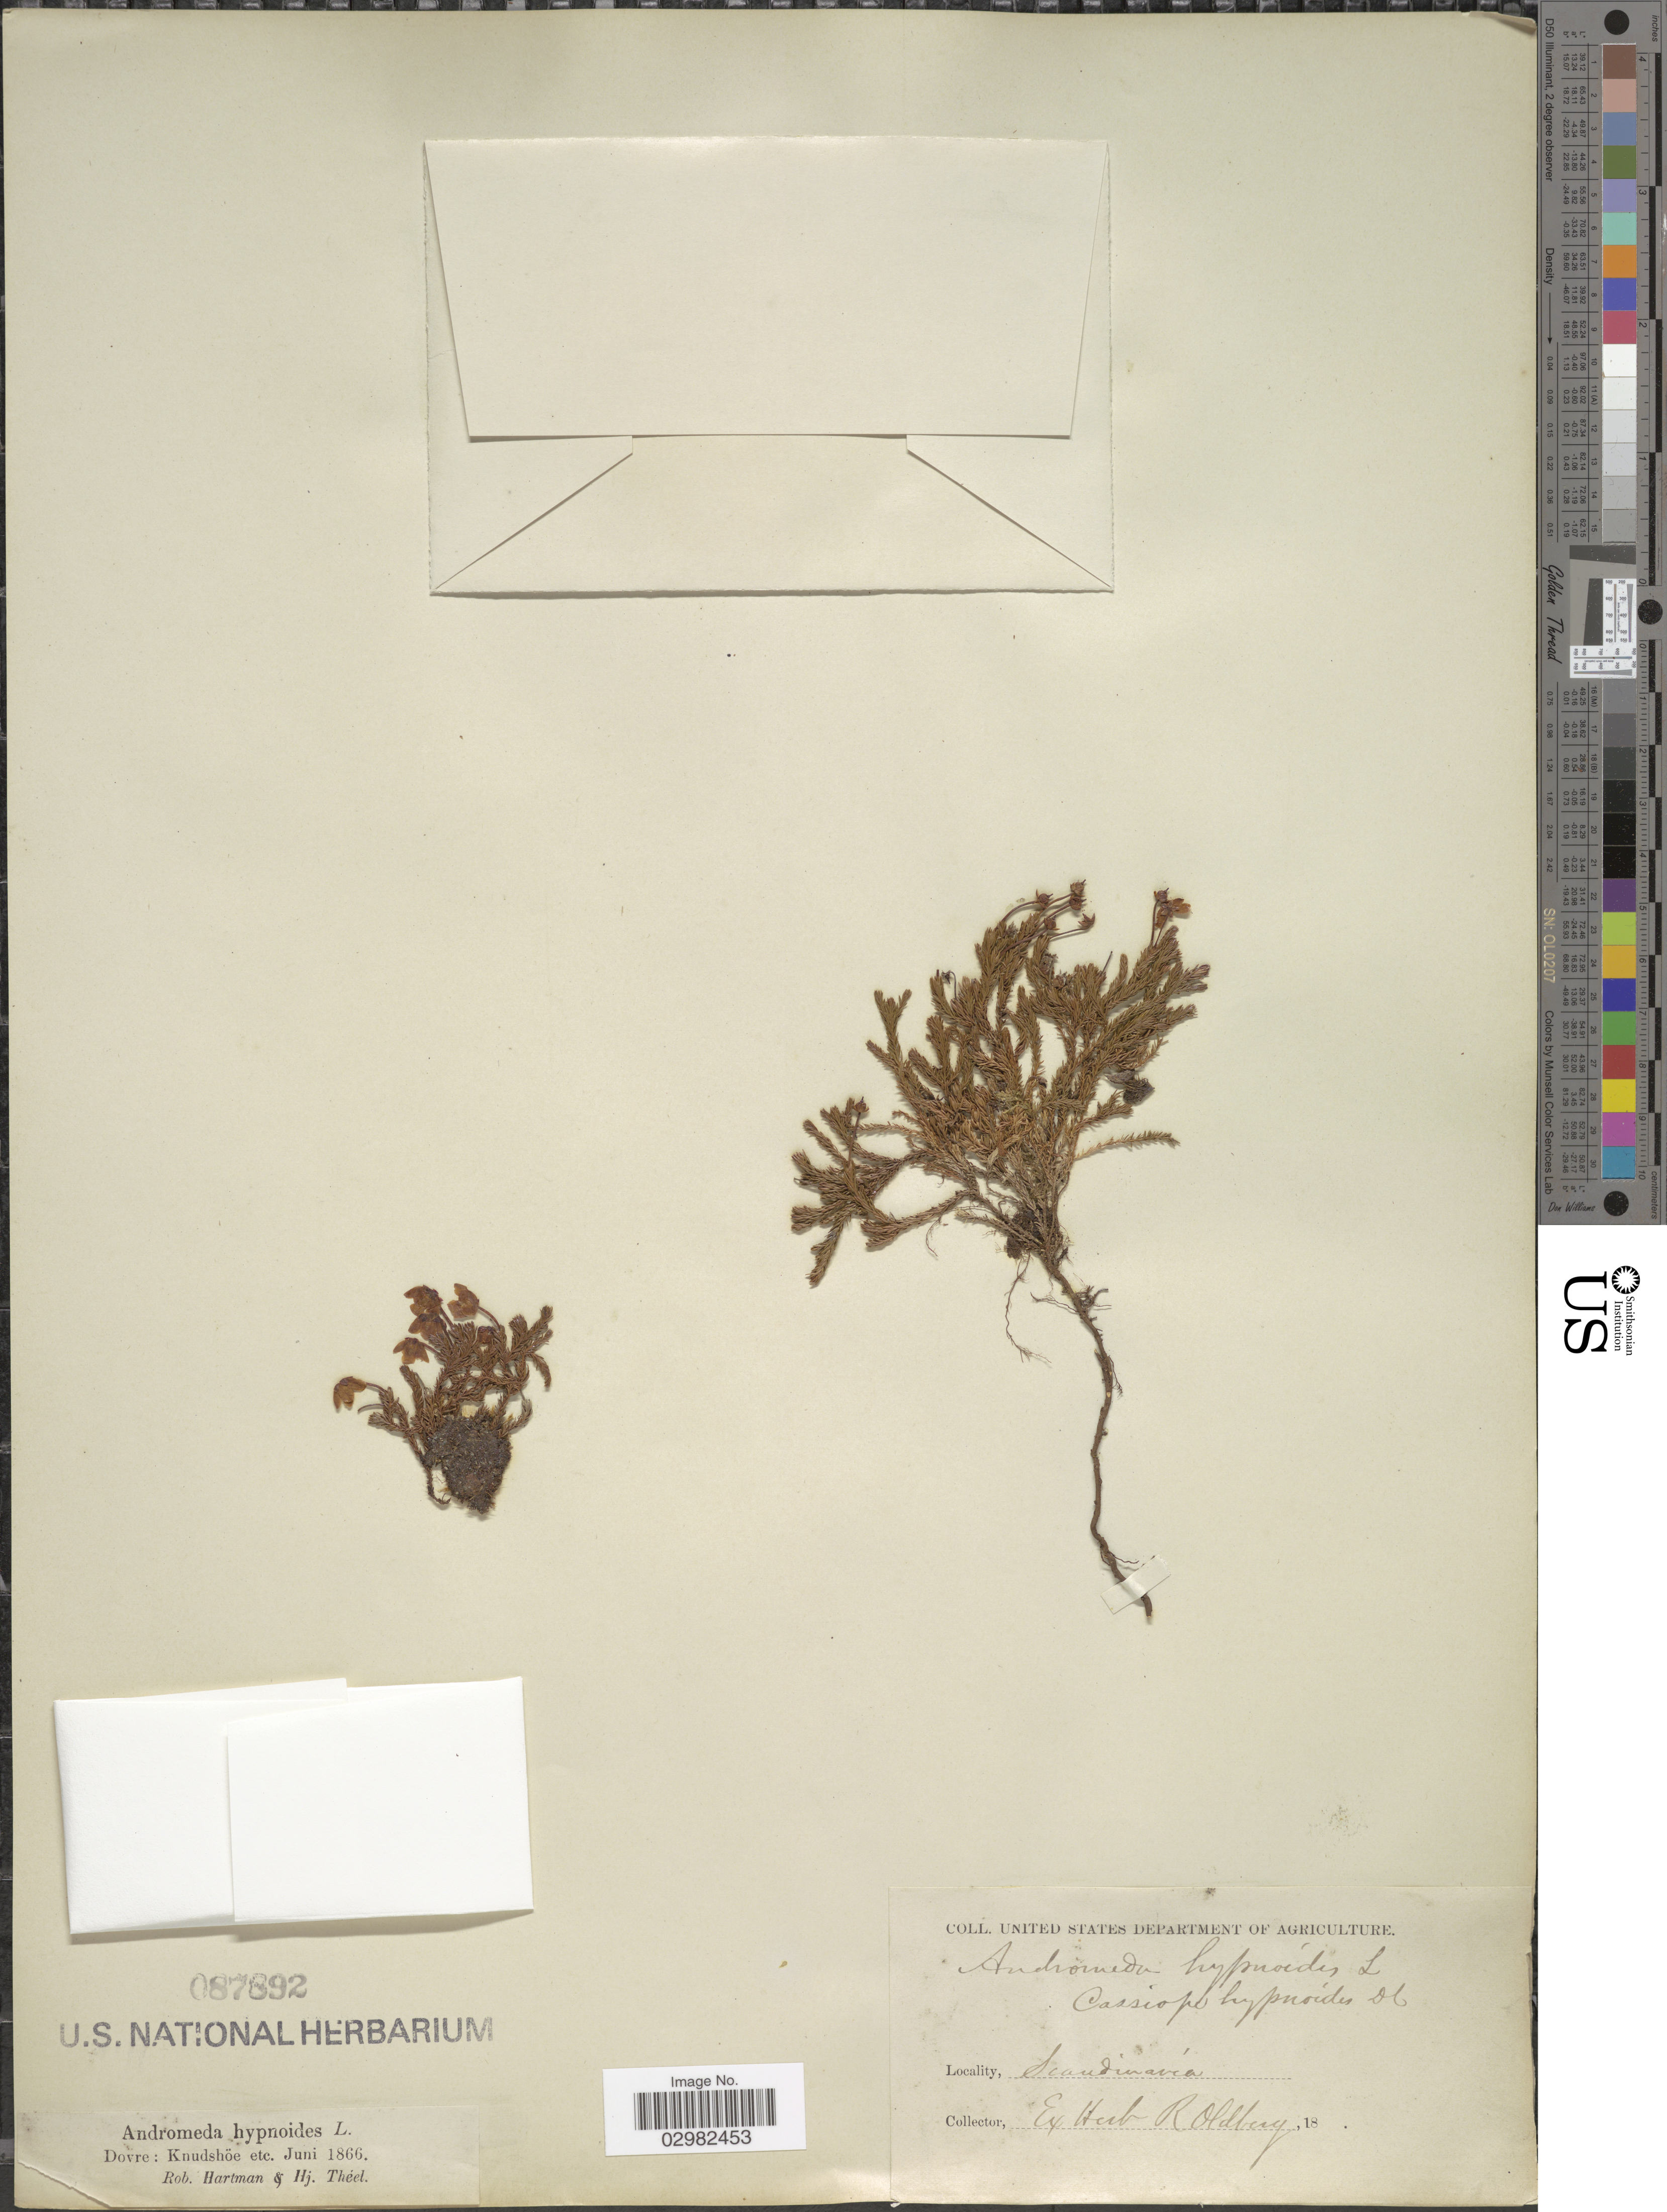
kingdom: Plantae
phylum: Tracheophyta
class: Magnoliopsida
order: Ericales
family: Ericaceae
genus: Harrimanella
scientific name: Harrimanella hypnoides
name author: (L.) Coville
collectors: ex herb. R. Oldberg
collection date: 1866-06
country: Norway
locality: Scandinavia. Dovre: Knudshöe.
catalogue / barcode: US 87892